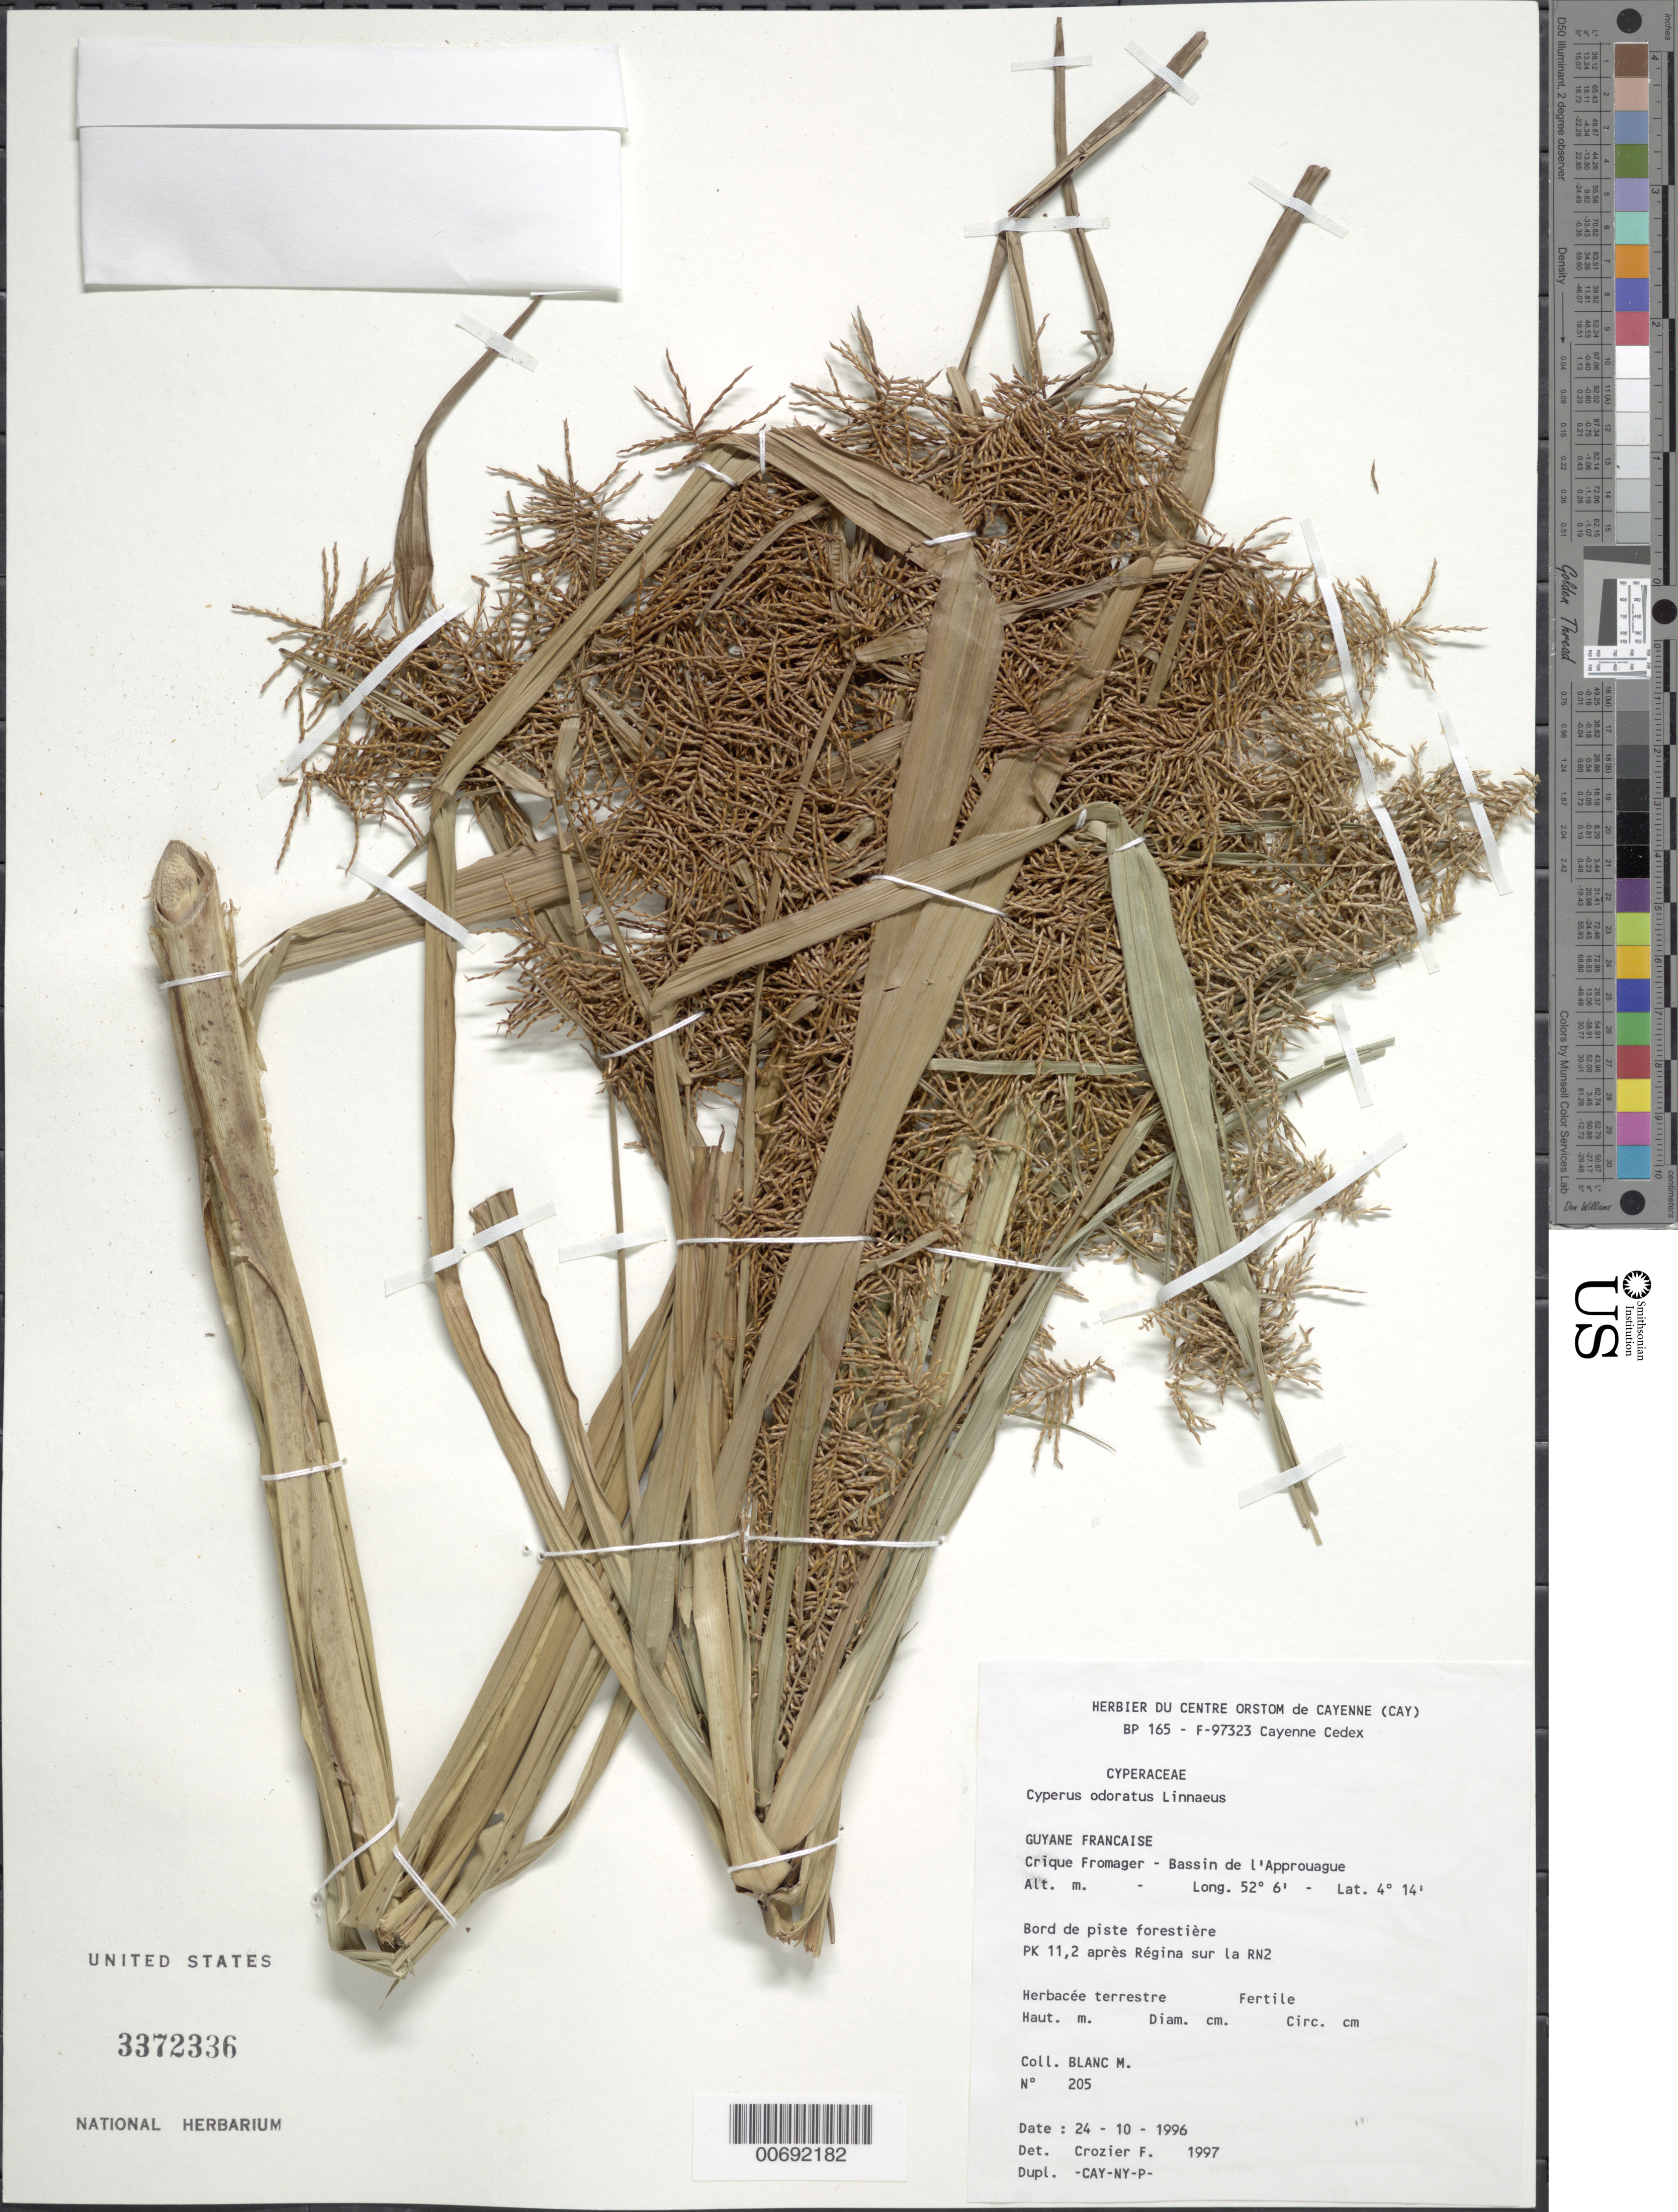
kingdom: Plantae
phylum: Tracheophyta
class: Liliopsida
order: Poales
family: Cyperaceae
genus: Cyperus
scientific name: Cyperus odoratus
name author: L.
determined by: Crozier, F.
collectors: M. Blanc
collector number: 205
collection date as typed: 24-Oct-96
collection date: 1996-10-24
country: French Guiana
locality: Crique Fromager, Bassin de L'Approuague, PK 11.2, apres Regina, sur RN2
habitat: Along forest trail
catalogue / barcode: US 3372336